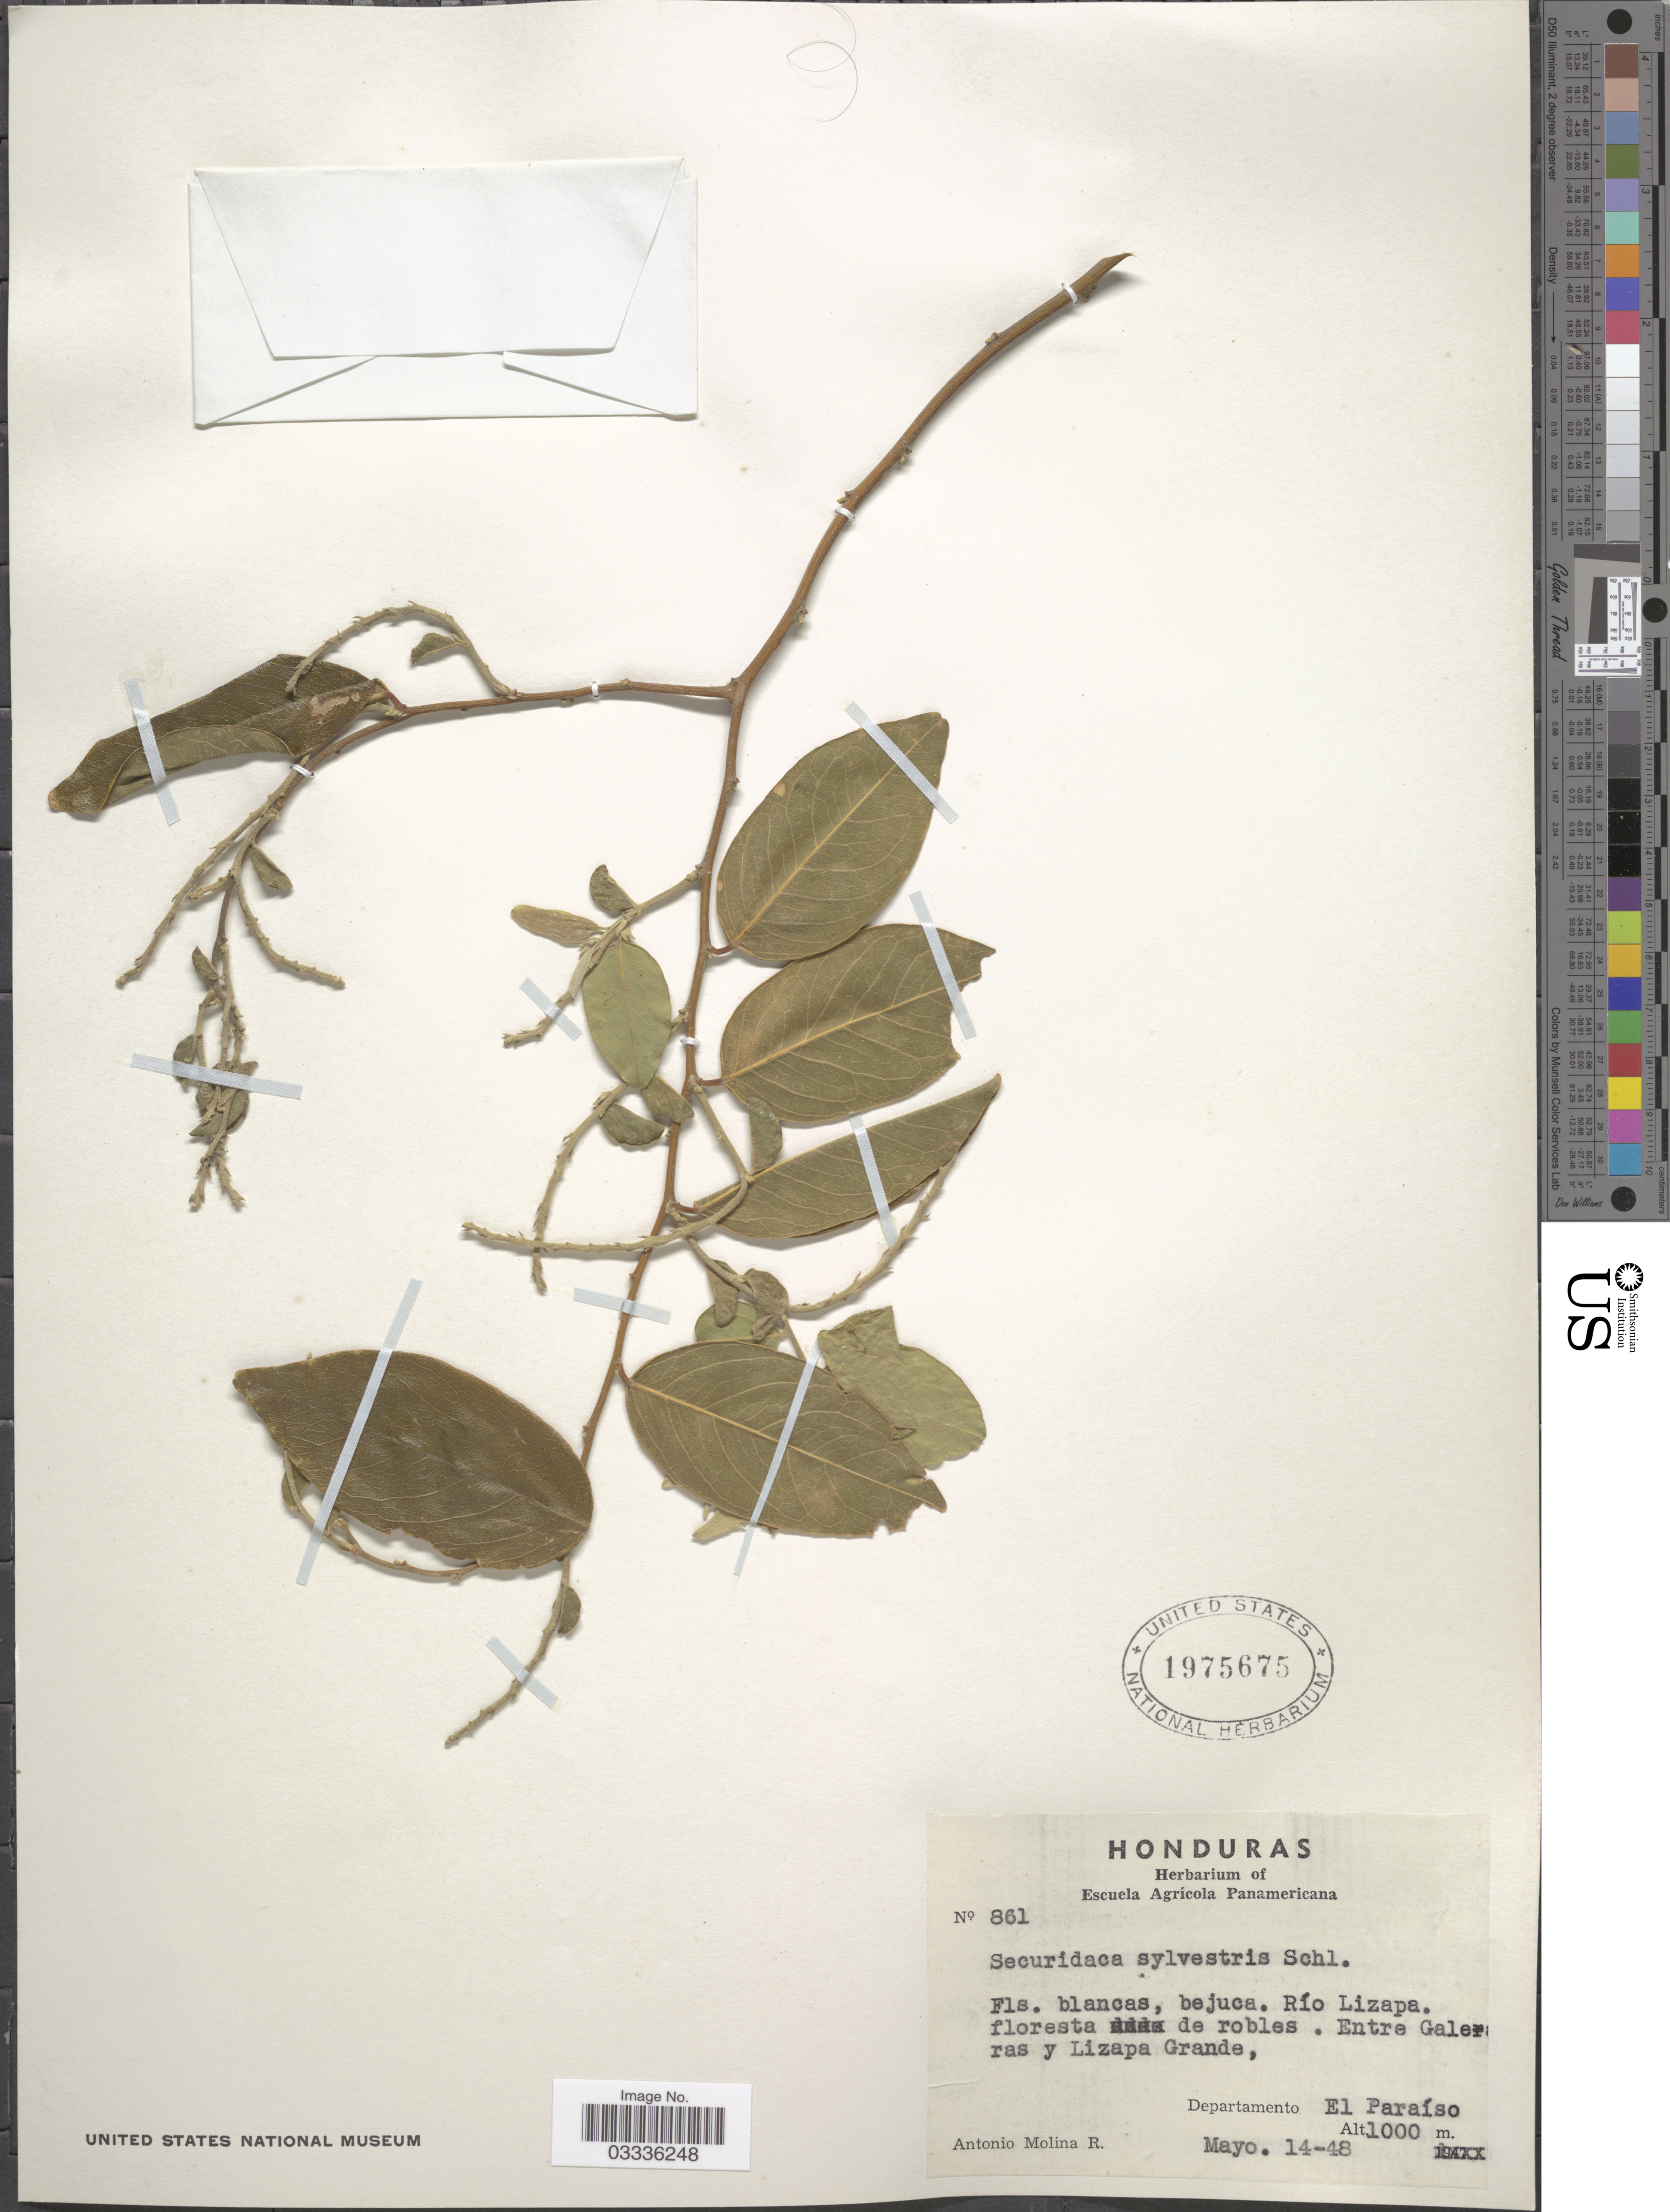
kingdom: Plantae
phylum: Tracheophyta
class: Magnoliopsida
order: Fabales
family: Polygalaceae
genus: Securidaca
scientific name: Securidaca sylvestris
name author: Schltdl.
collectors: A. Molina R.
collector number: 861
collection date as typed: Transcribed d/m/y: 14/5/48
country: Honduras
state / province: El Paraíso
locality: Río Lizapa. Entre Galeras y Lizapa Grande, Departamento El Paraíso.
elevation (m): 1000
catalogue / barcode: US 1975675